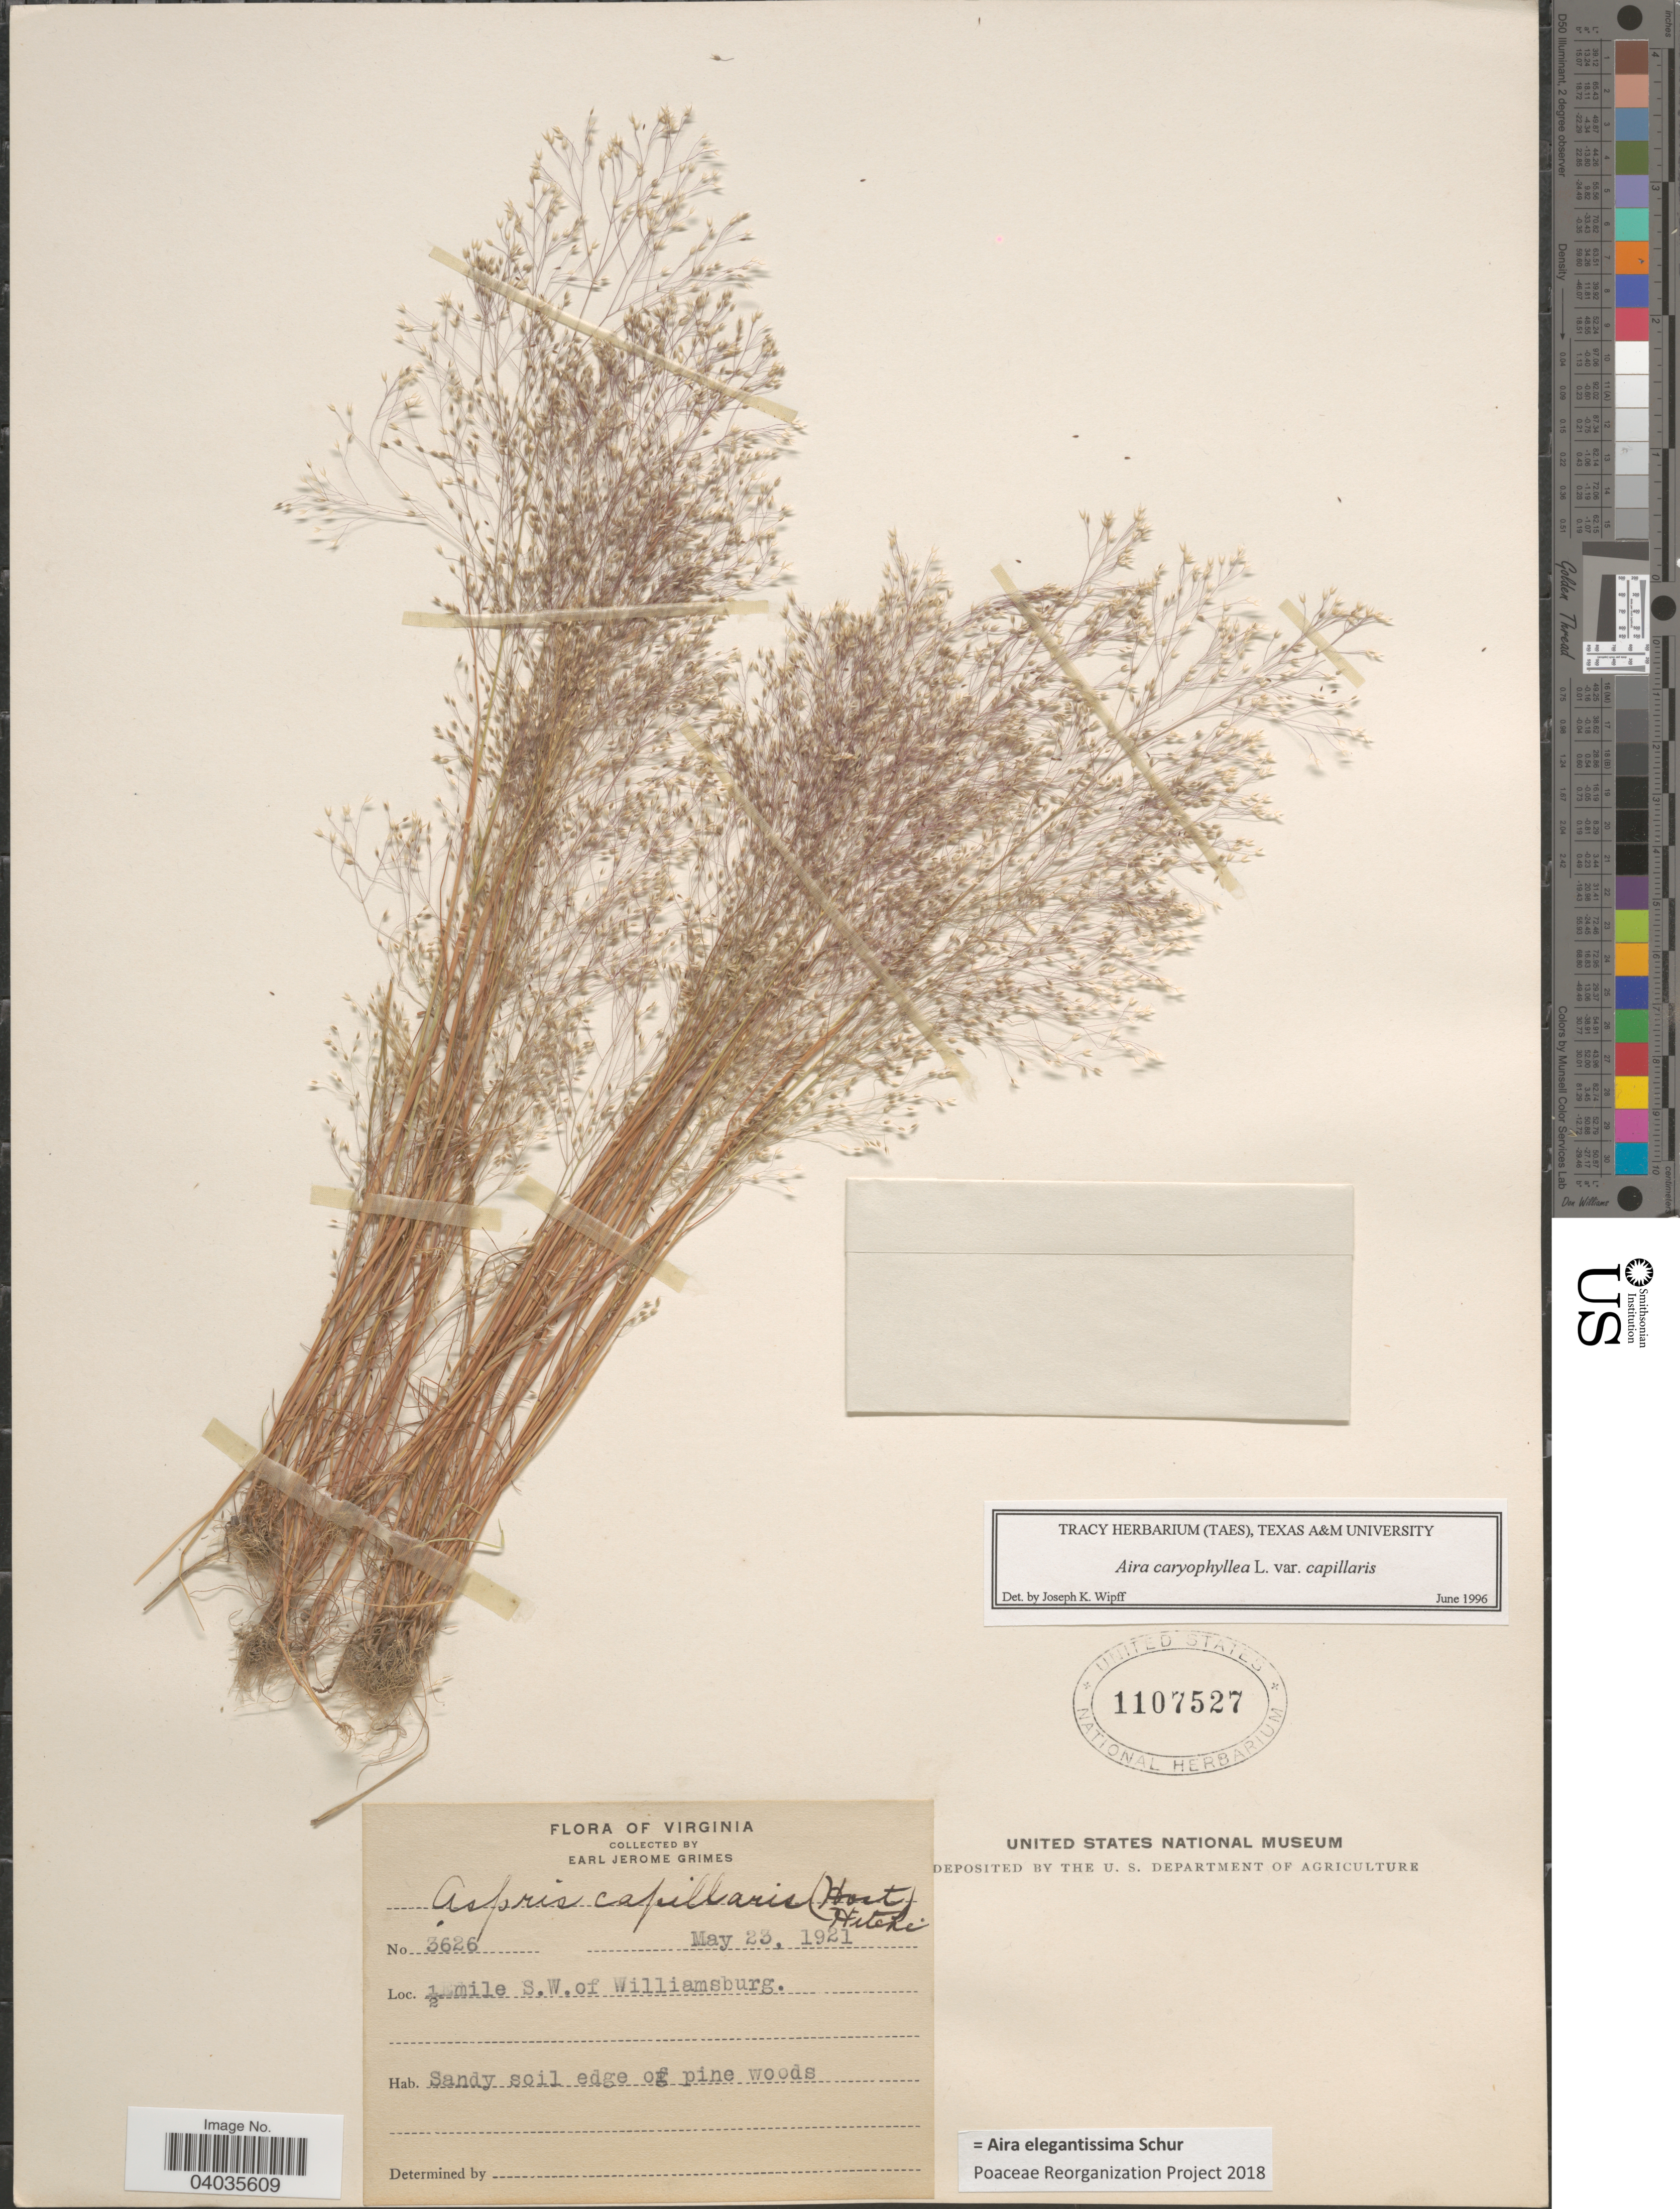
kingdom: Plantae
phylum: Tracheophyta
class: Liliopsida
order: Poales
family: Poaceae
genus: Aira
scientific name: Aira elegantissima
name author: Schur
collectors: E. J. Grimes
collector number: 3626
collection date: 1921-05-23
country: United States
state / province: Virginia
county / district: City of Williamsburg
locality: ½ mile S.W. of Williamsburg.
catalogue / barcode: US 1107527